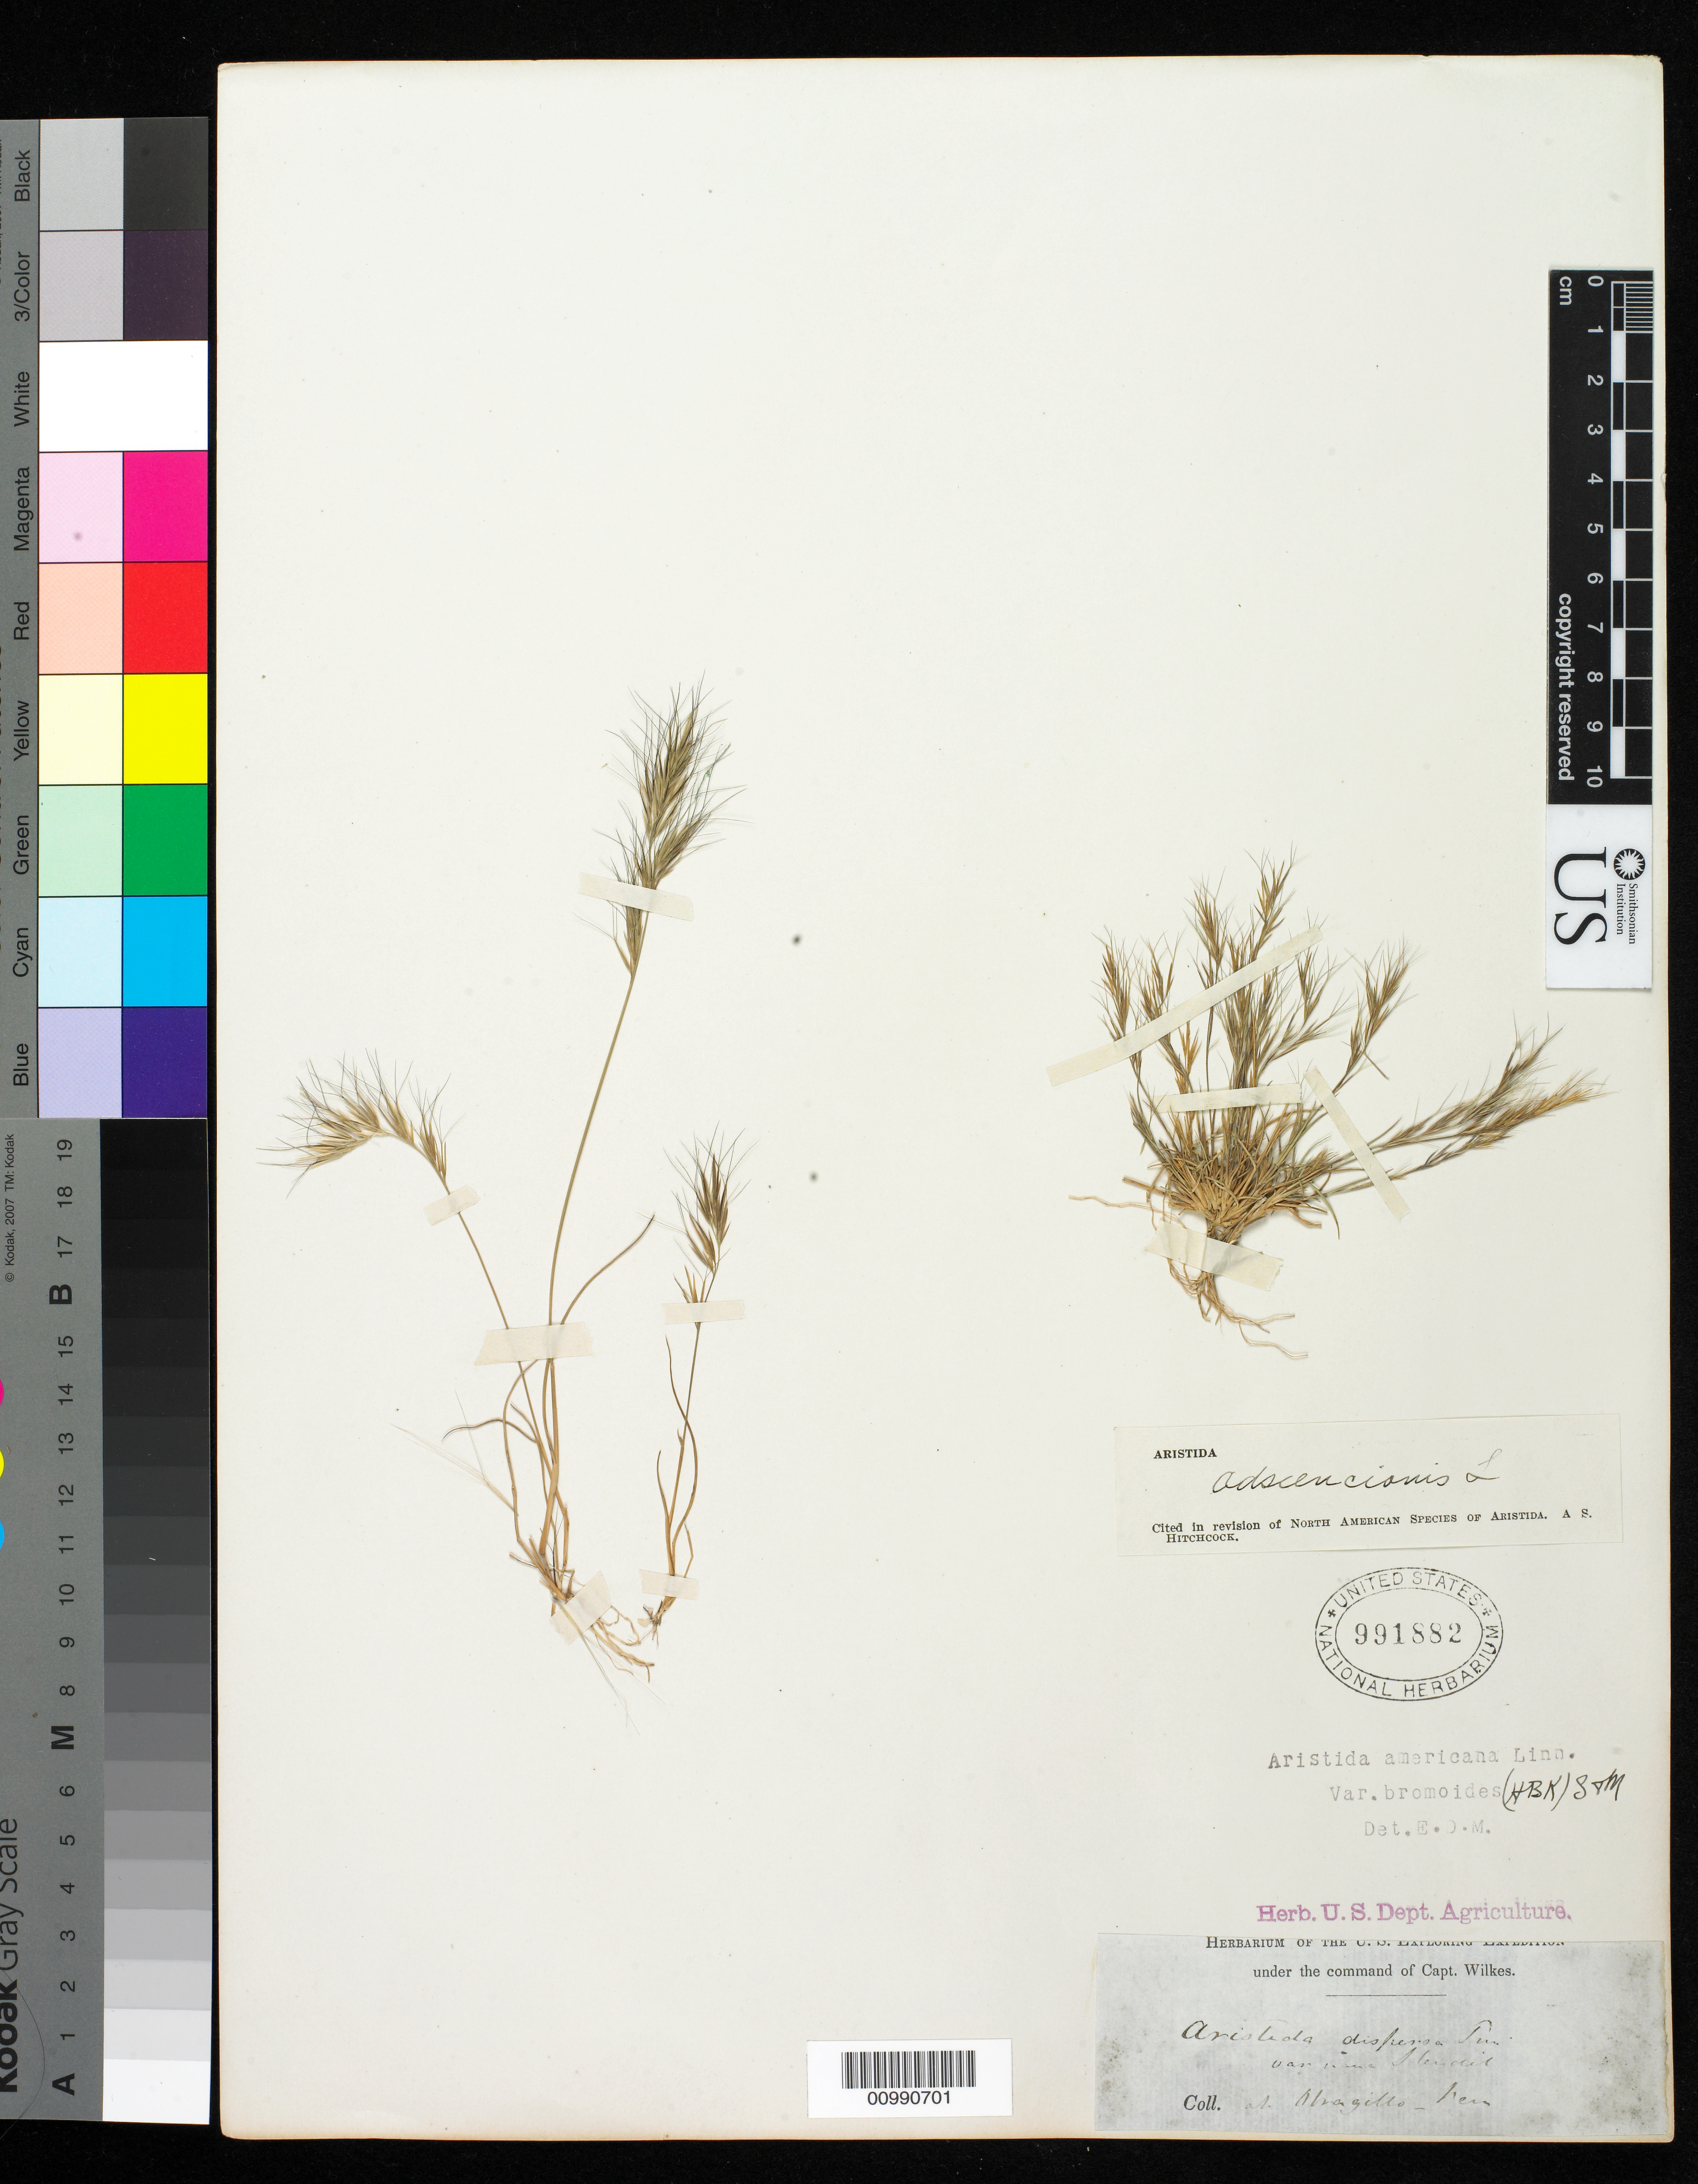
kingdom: Plantae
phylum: Tracheophyta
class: Liliopsida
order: Poales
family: Poaceae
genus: Aristida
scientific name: Aristida adscensionis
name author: L.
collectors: Wilkes Explor. Exped.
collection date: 1838/1842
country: Peru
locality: Obrajillo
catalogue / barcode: US 991882